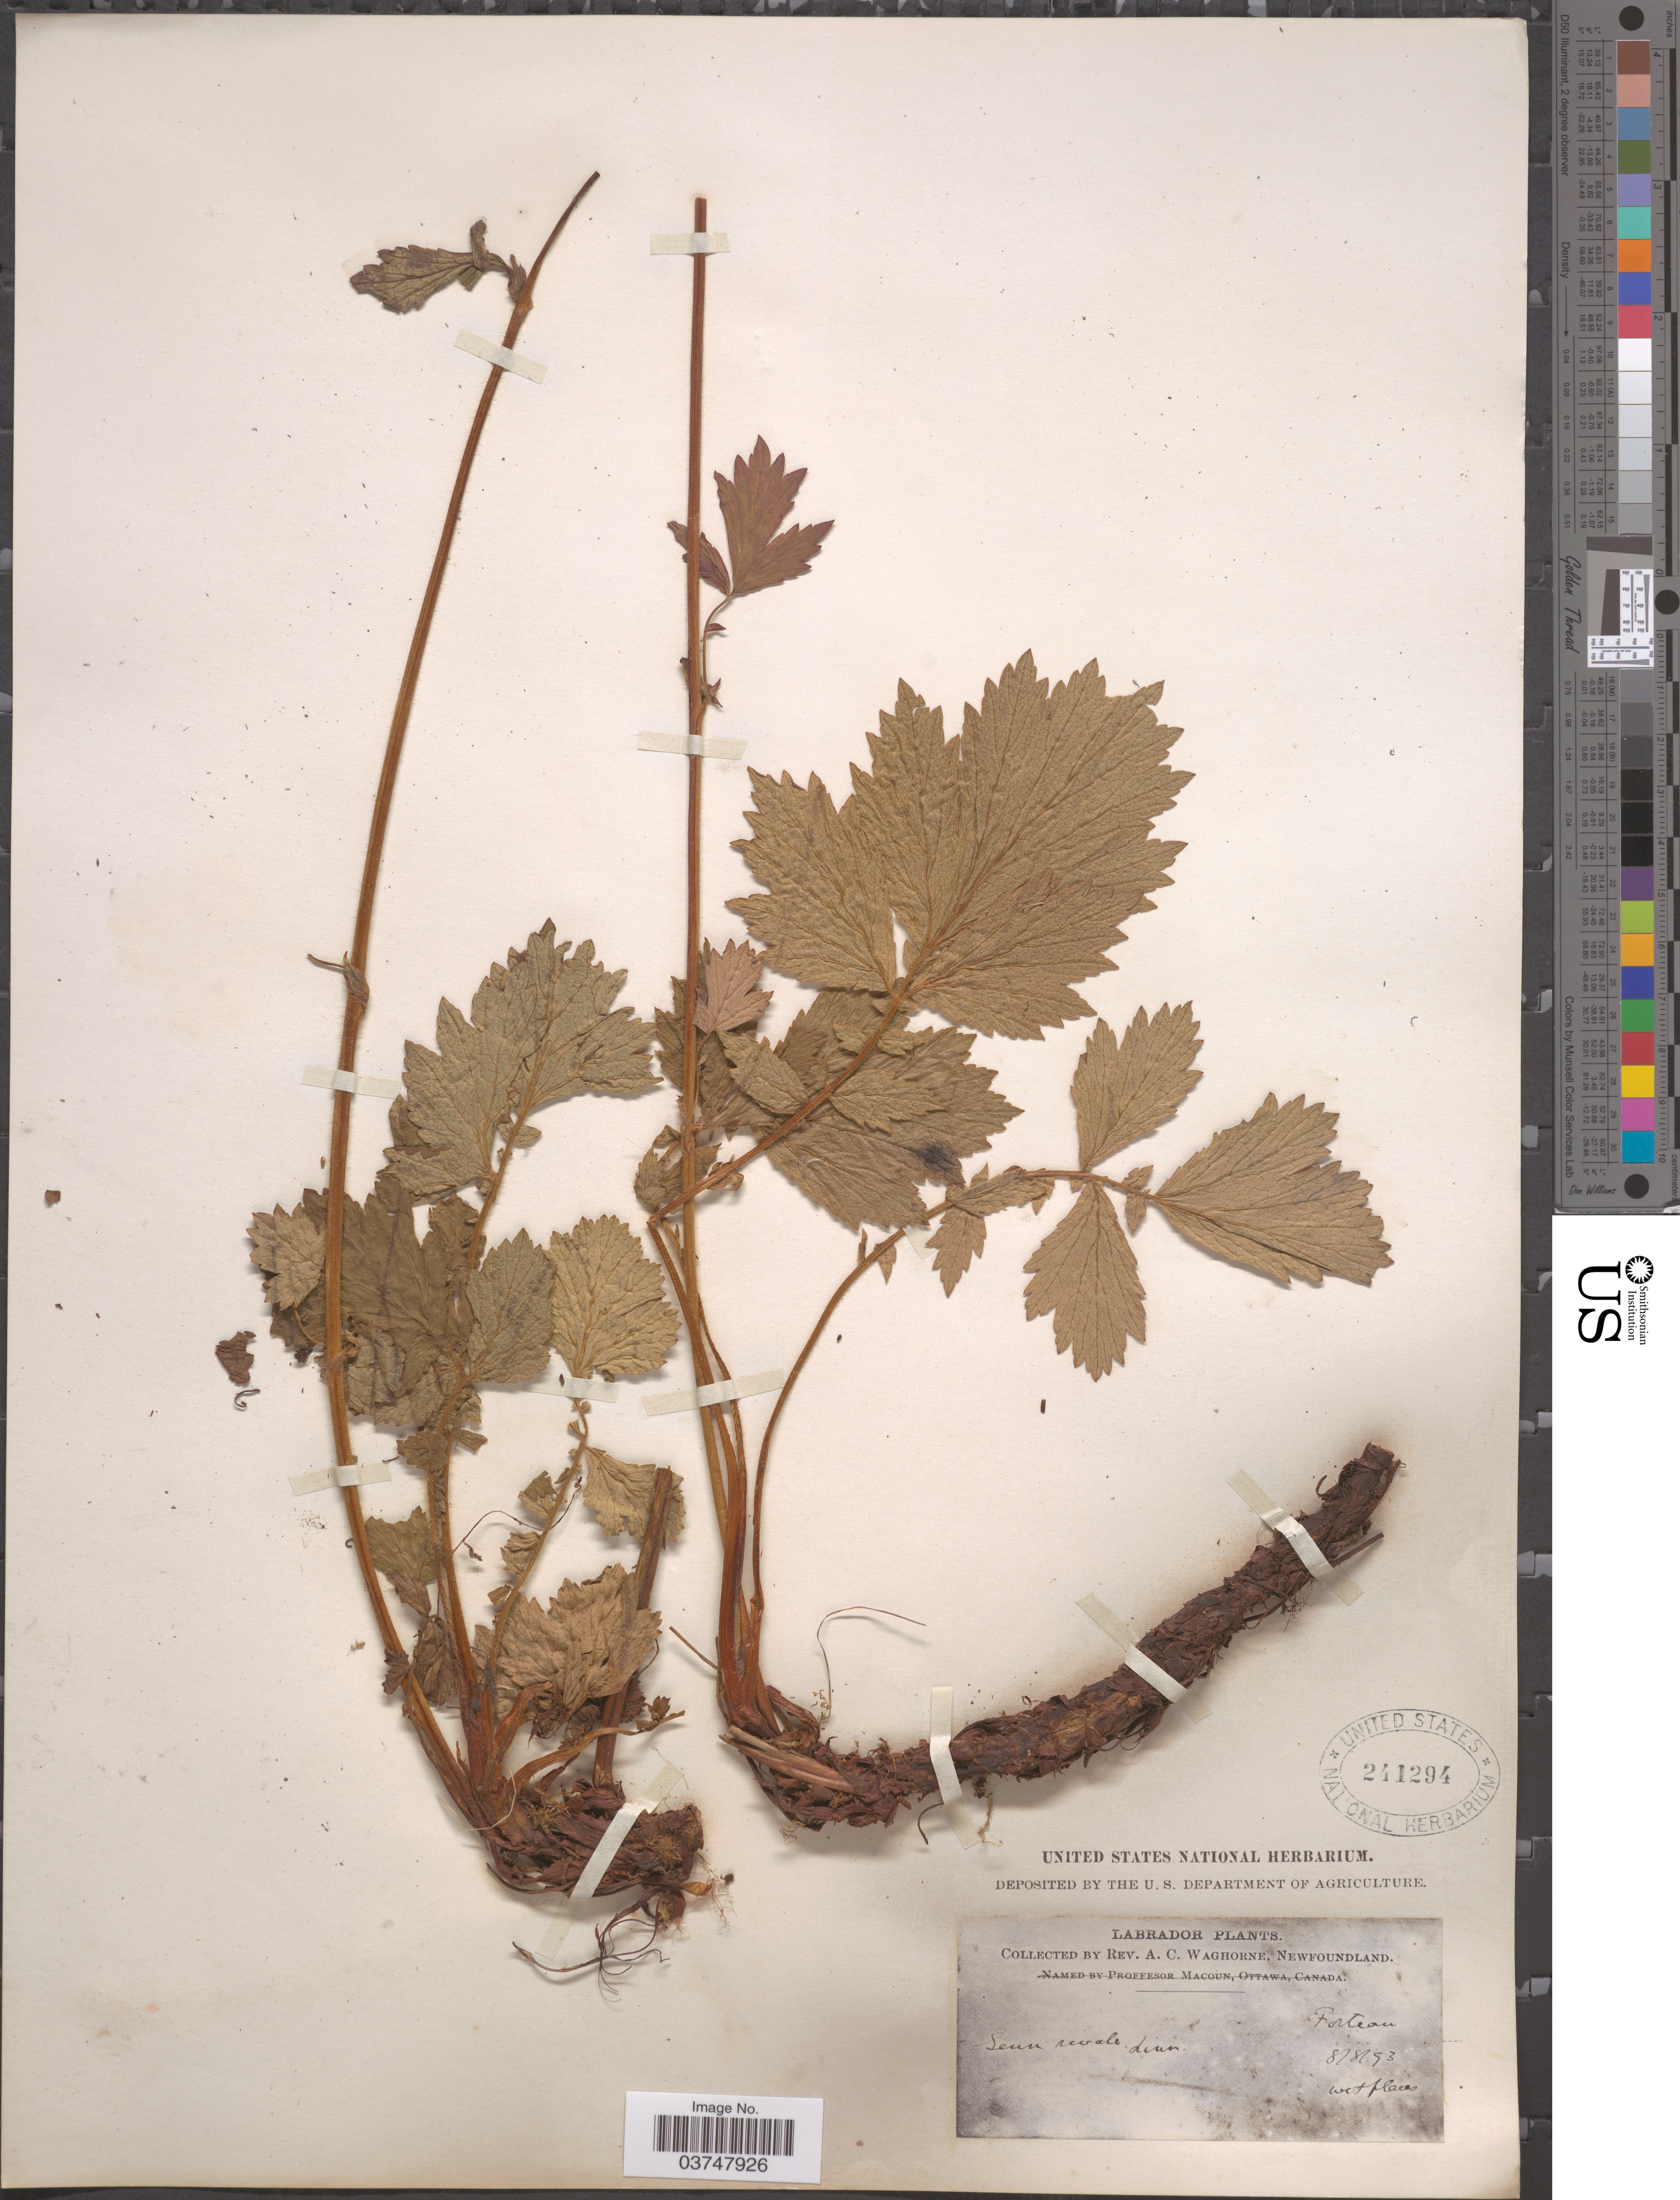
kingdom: Plantae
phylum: Tracheophyta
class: Magnoliopsida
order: Rosales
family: Rosaceae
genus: Geum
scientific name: Geum rivale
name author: L.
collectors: A. Waghorne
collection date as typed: Transcribed d/m/y: 8/8/93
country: Canada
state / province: Newfoundland and Labrador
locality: Labrador. Forteau.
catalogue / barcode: US 241294